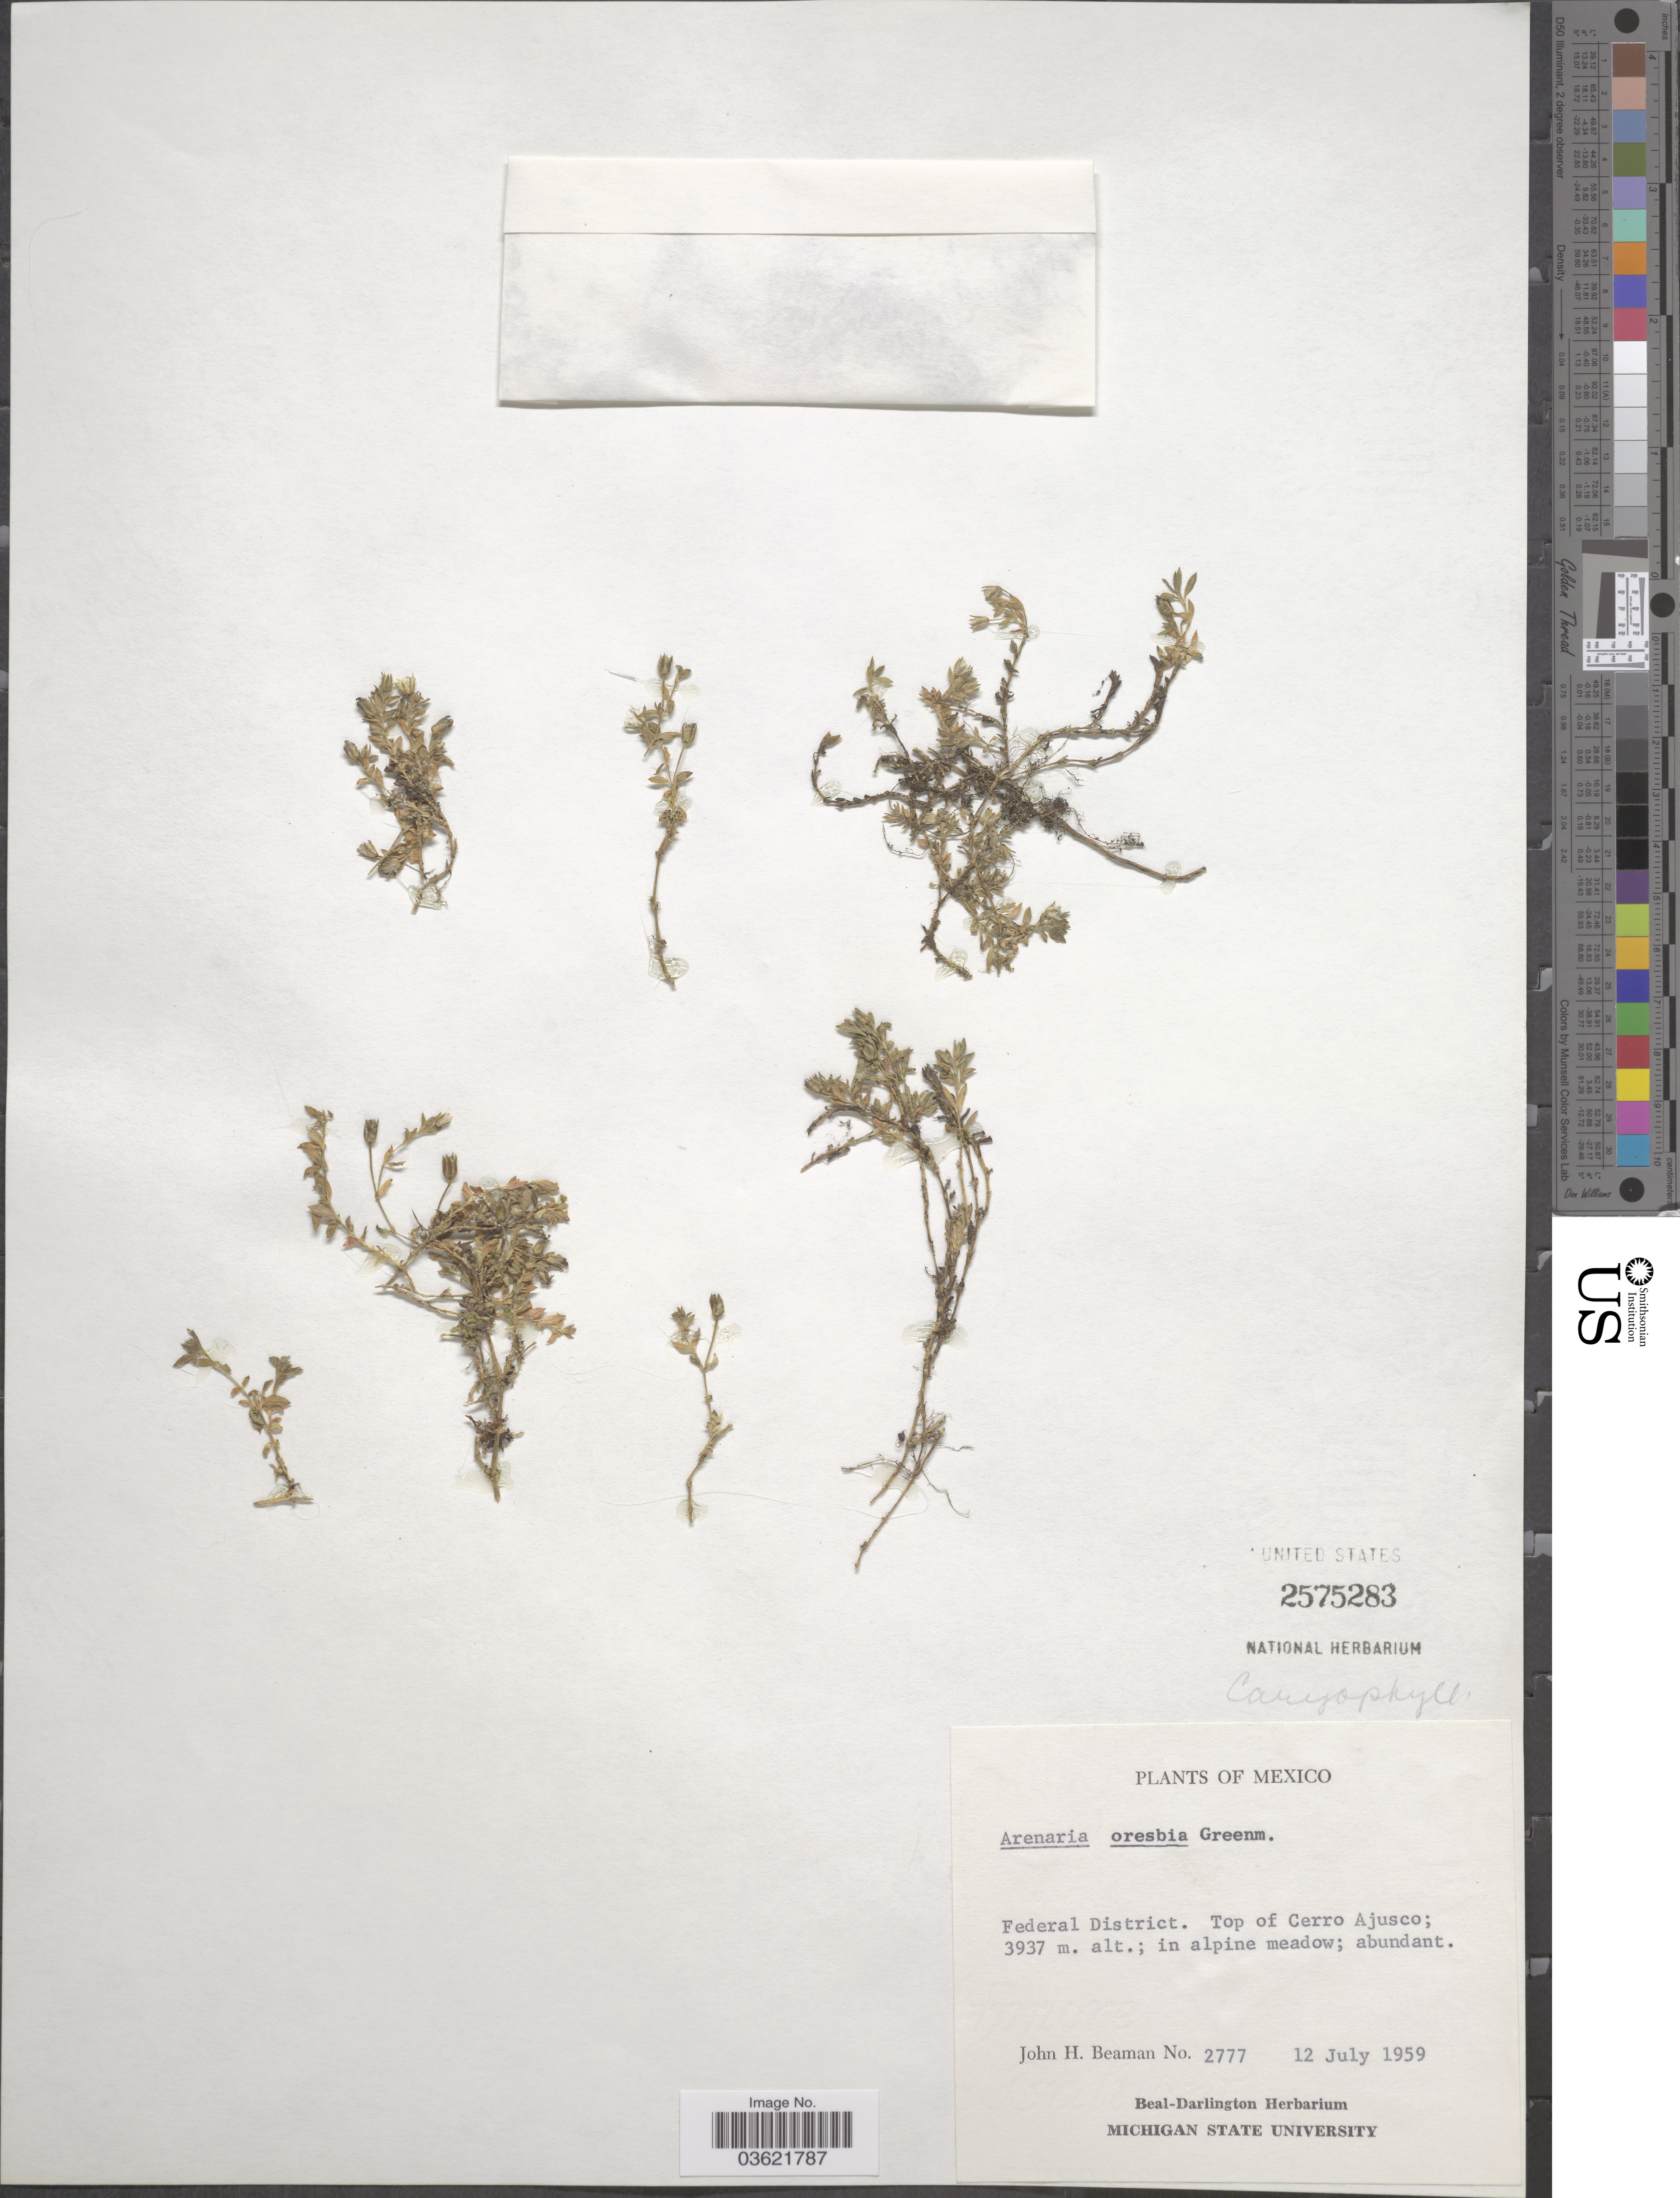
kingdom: Plantae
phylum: Tracheophyta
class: Magnoliopsida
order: Caryophyllales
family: Caryophyllaceae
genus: Arenaria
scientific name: Arenaria oresbia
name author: Greenm.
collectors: J. H. Beaman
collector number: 2777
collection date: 1959-07-12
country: Mexico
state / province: Distrito Federal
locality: Federal District. Top of Cerro Ajusco.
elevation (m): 3937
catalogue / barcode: US 2575283